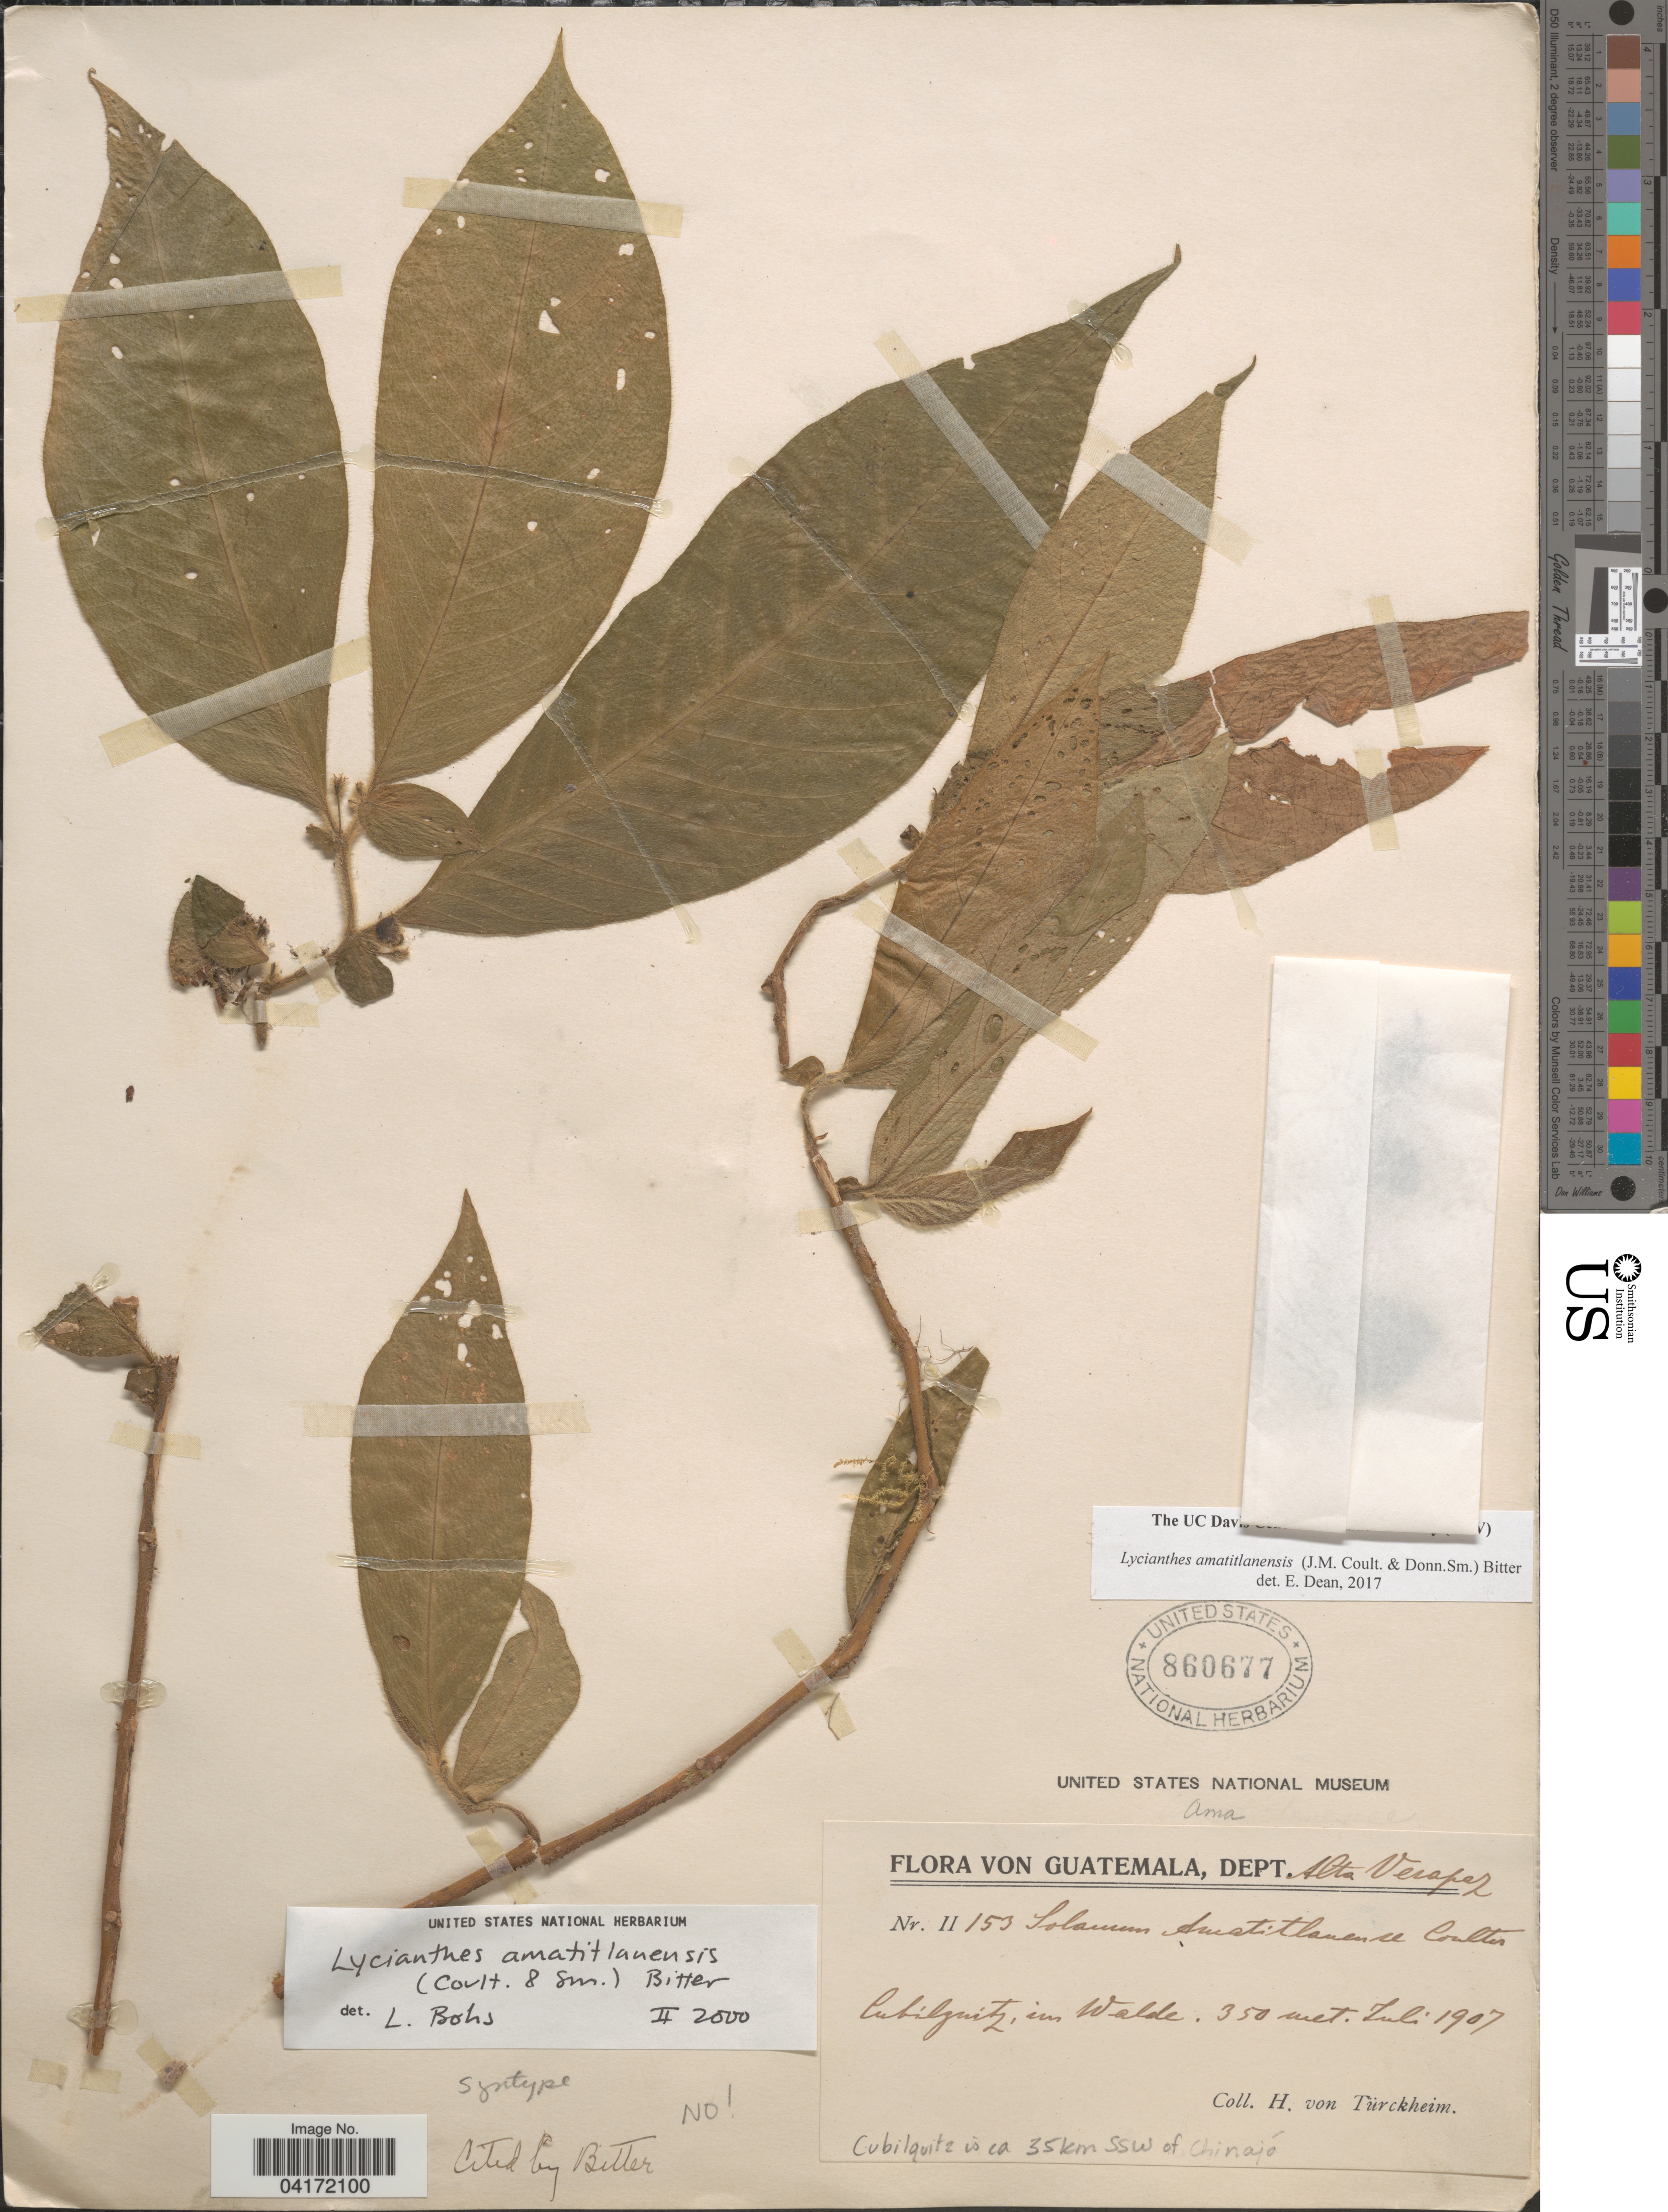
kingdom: Plantae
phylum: Tracheophyta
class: Magnoliopsida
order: Solanales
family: Solanaceae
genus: Lycianthes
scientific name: Lycianthes amatitlanensis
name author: (J.M. Coult. & Donn. Sm.) Bitter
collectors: H. von Türckheim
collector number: II153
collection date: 1907-07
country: Guatemala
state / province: Alta Verapaz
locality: Dept. Alta Verapaz. Cubilquitz, im Walde. Cubilquitz is ca 35 km SSW of Chinajó.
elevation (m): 350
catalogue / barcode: US 860677